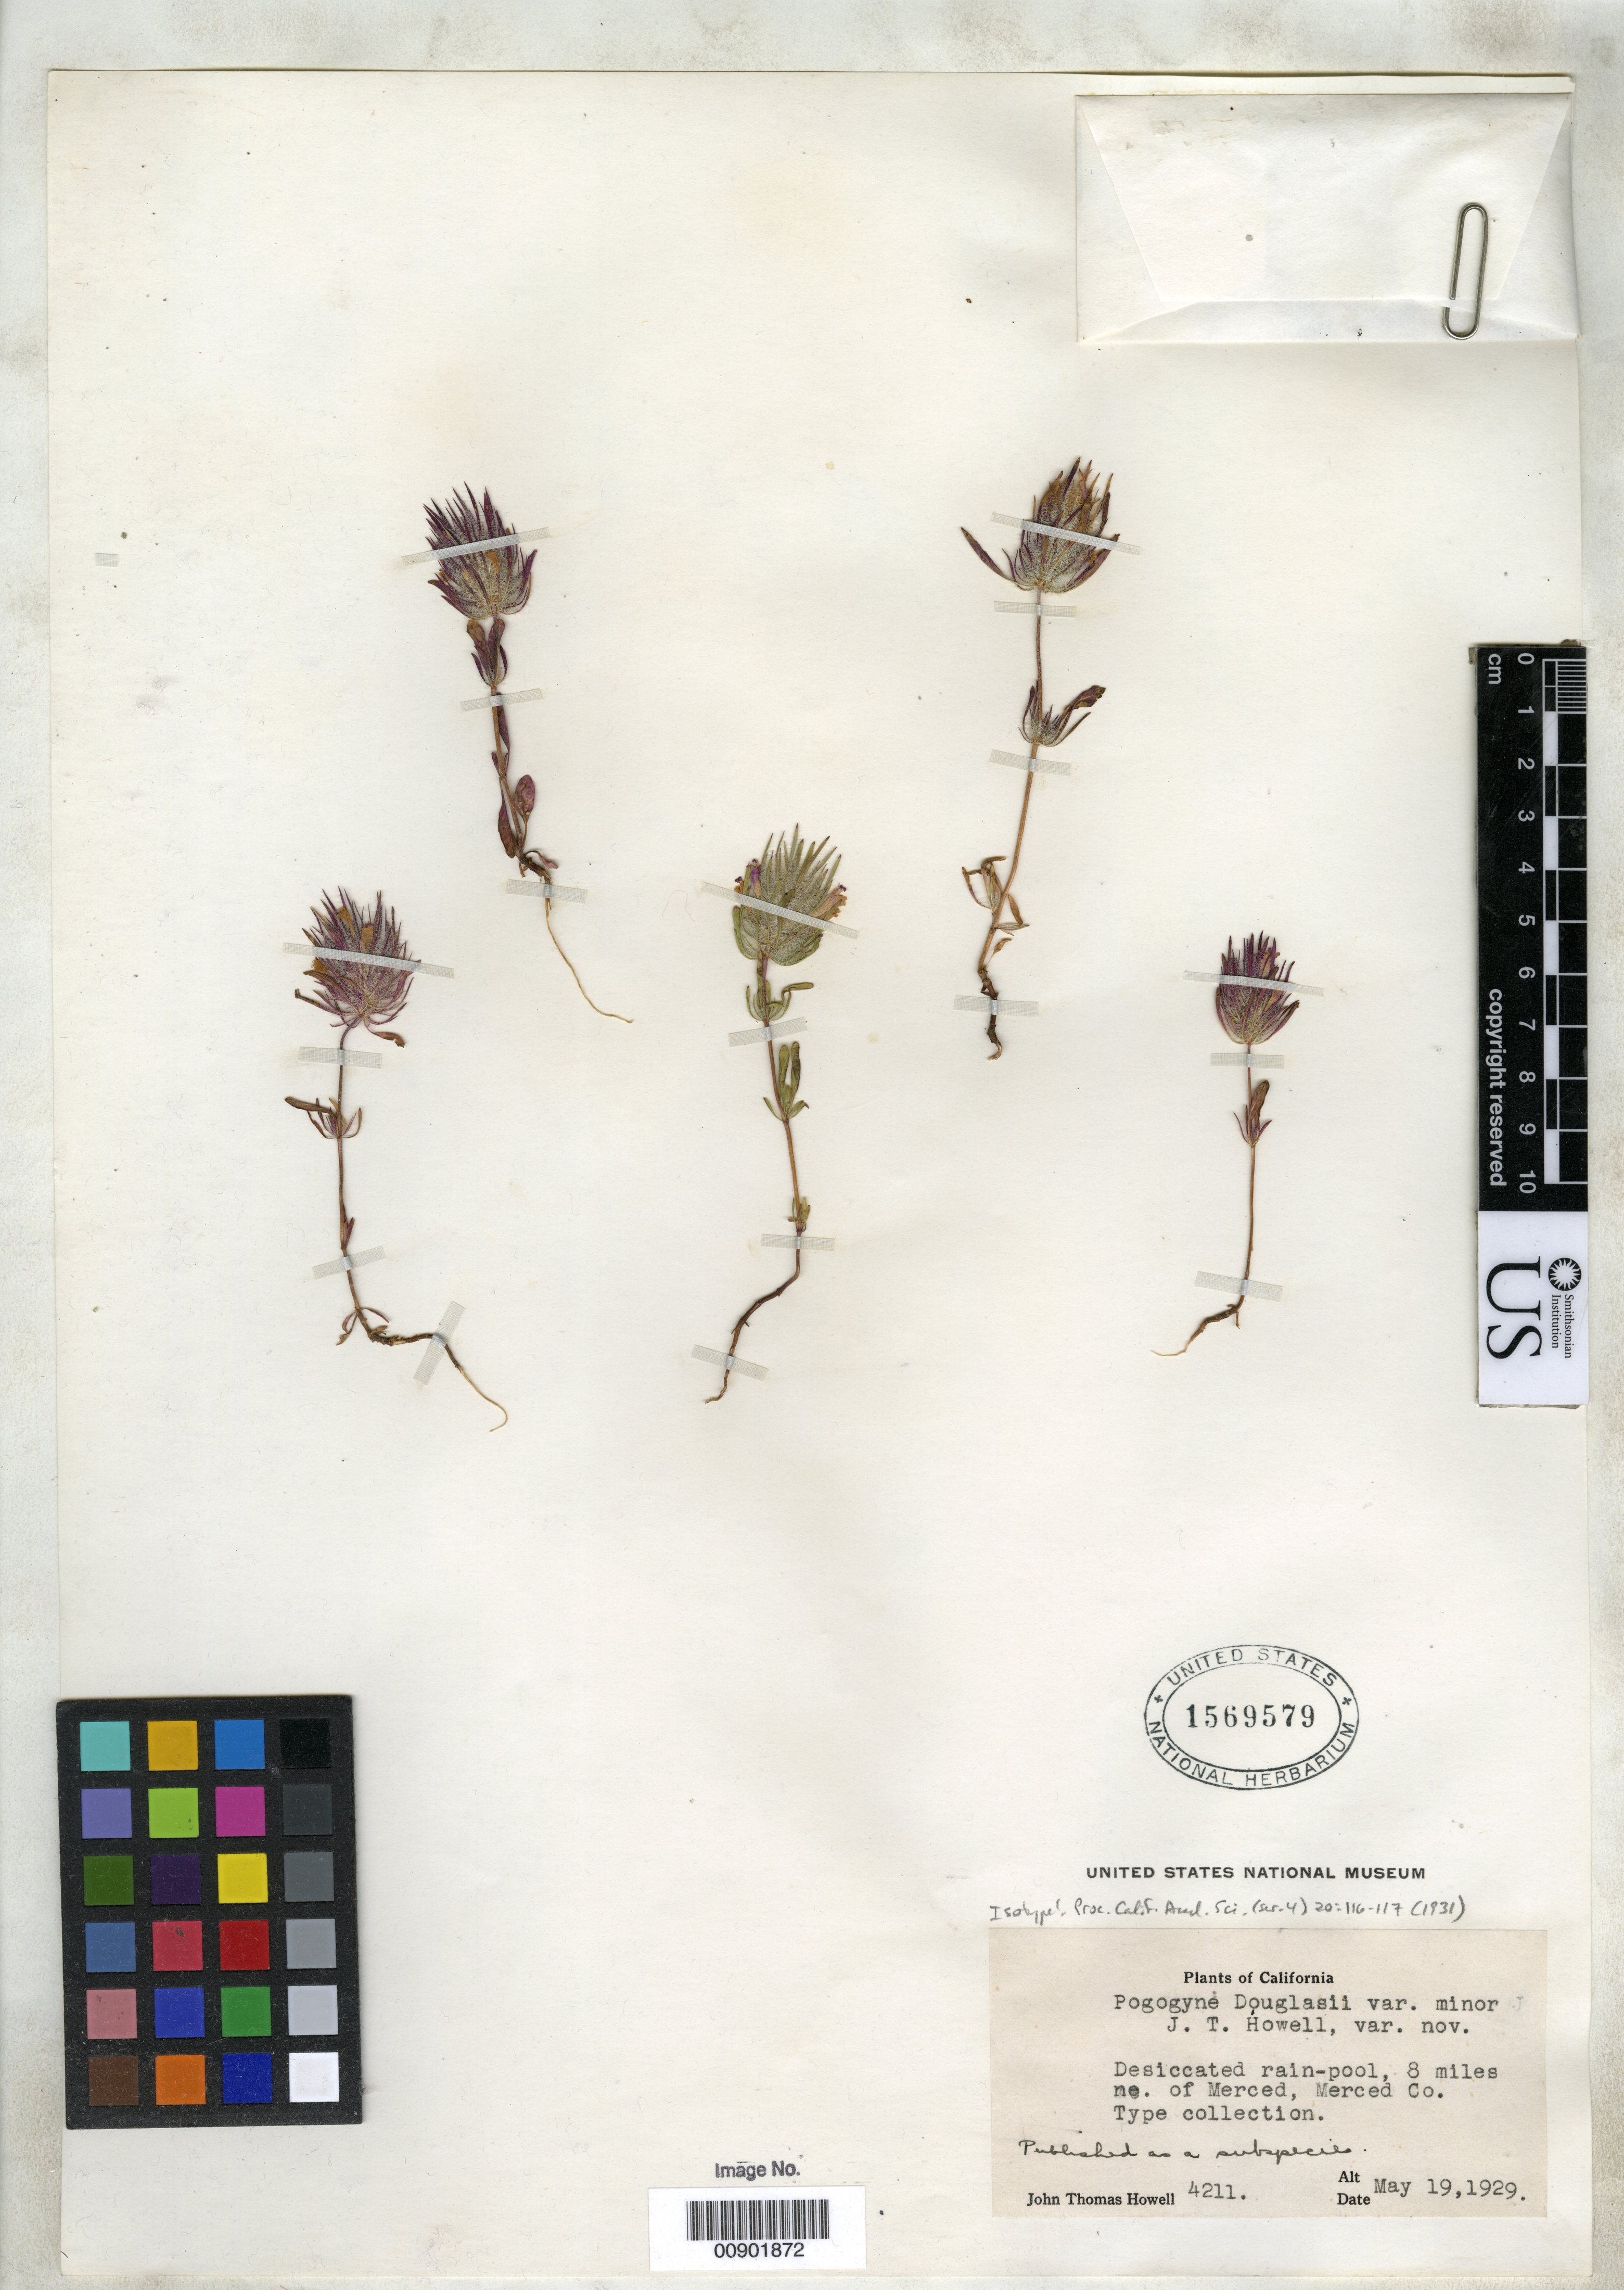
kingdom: Plantae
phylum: Tracheophyta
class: Magnoliopsida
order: Lamiales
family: Lamiaceae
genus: Pogogyne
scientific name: Pogogyne douglasii subsp. minor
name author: J.T. Howell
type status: Isotype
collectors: J. T. Howell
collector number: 4211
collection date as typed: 19 May 1929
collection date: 1929-05-19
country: United States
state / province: California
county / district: Merced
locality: Desiccated rain-pool, 8 miles ne. of Merced, Merced Co.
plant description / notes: Annotated as "var. minor" but published as subspecies.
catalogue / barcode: US 1569579